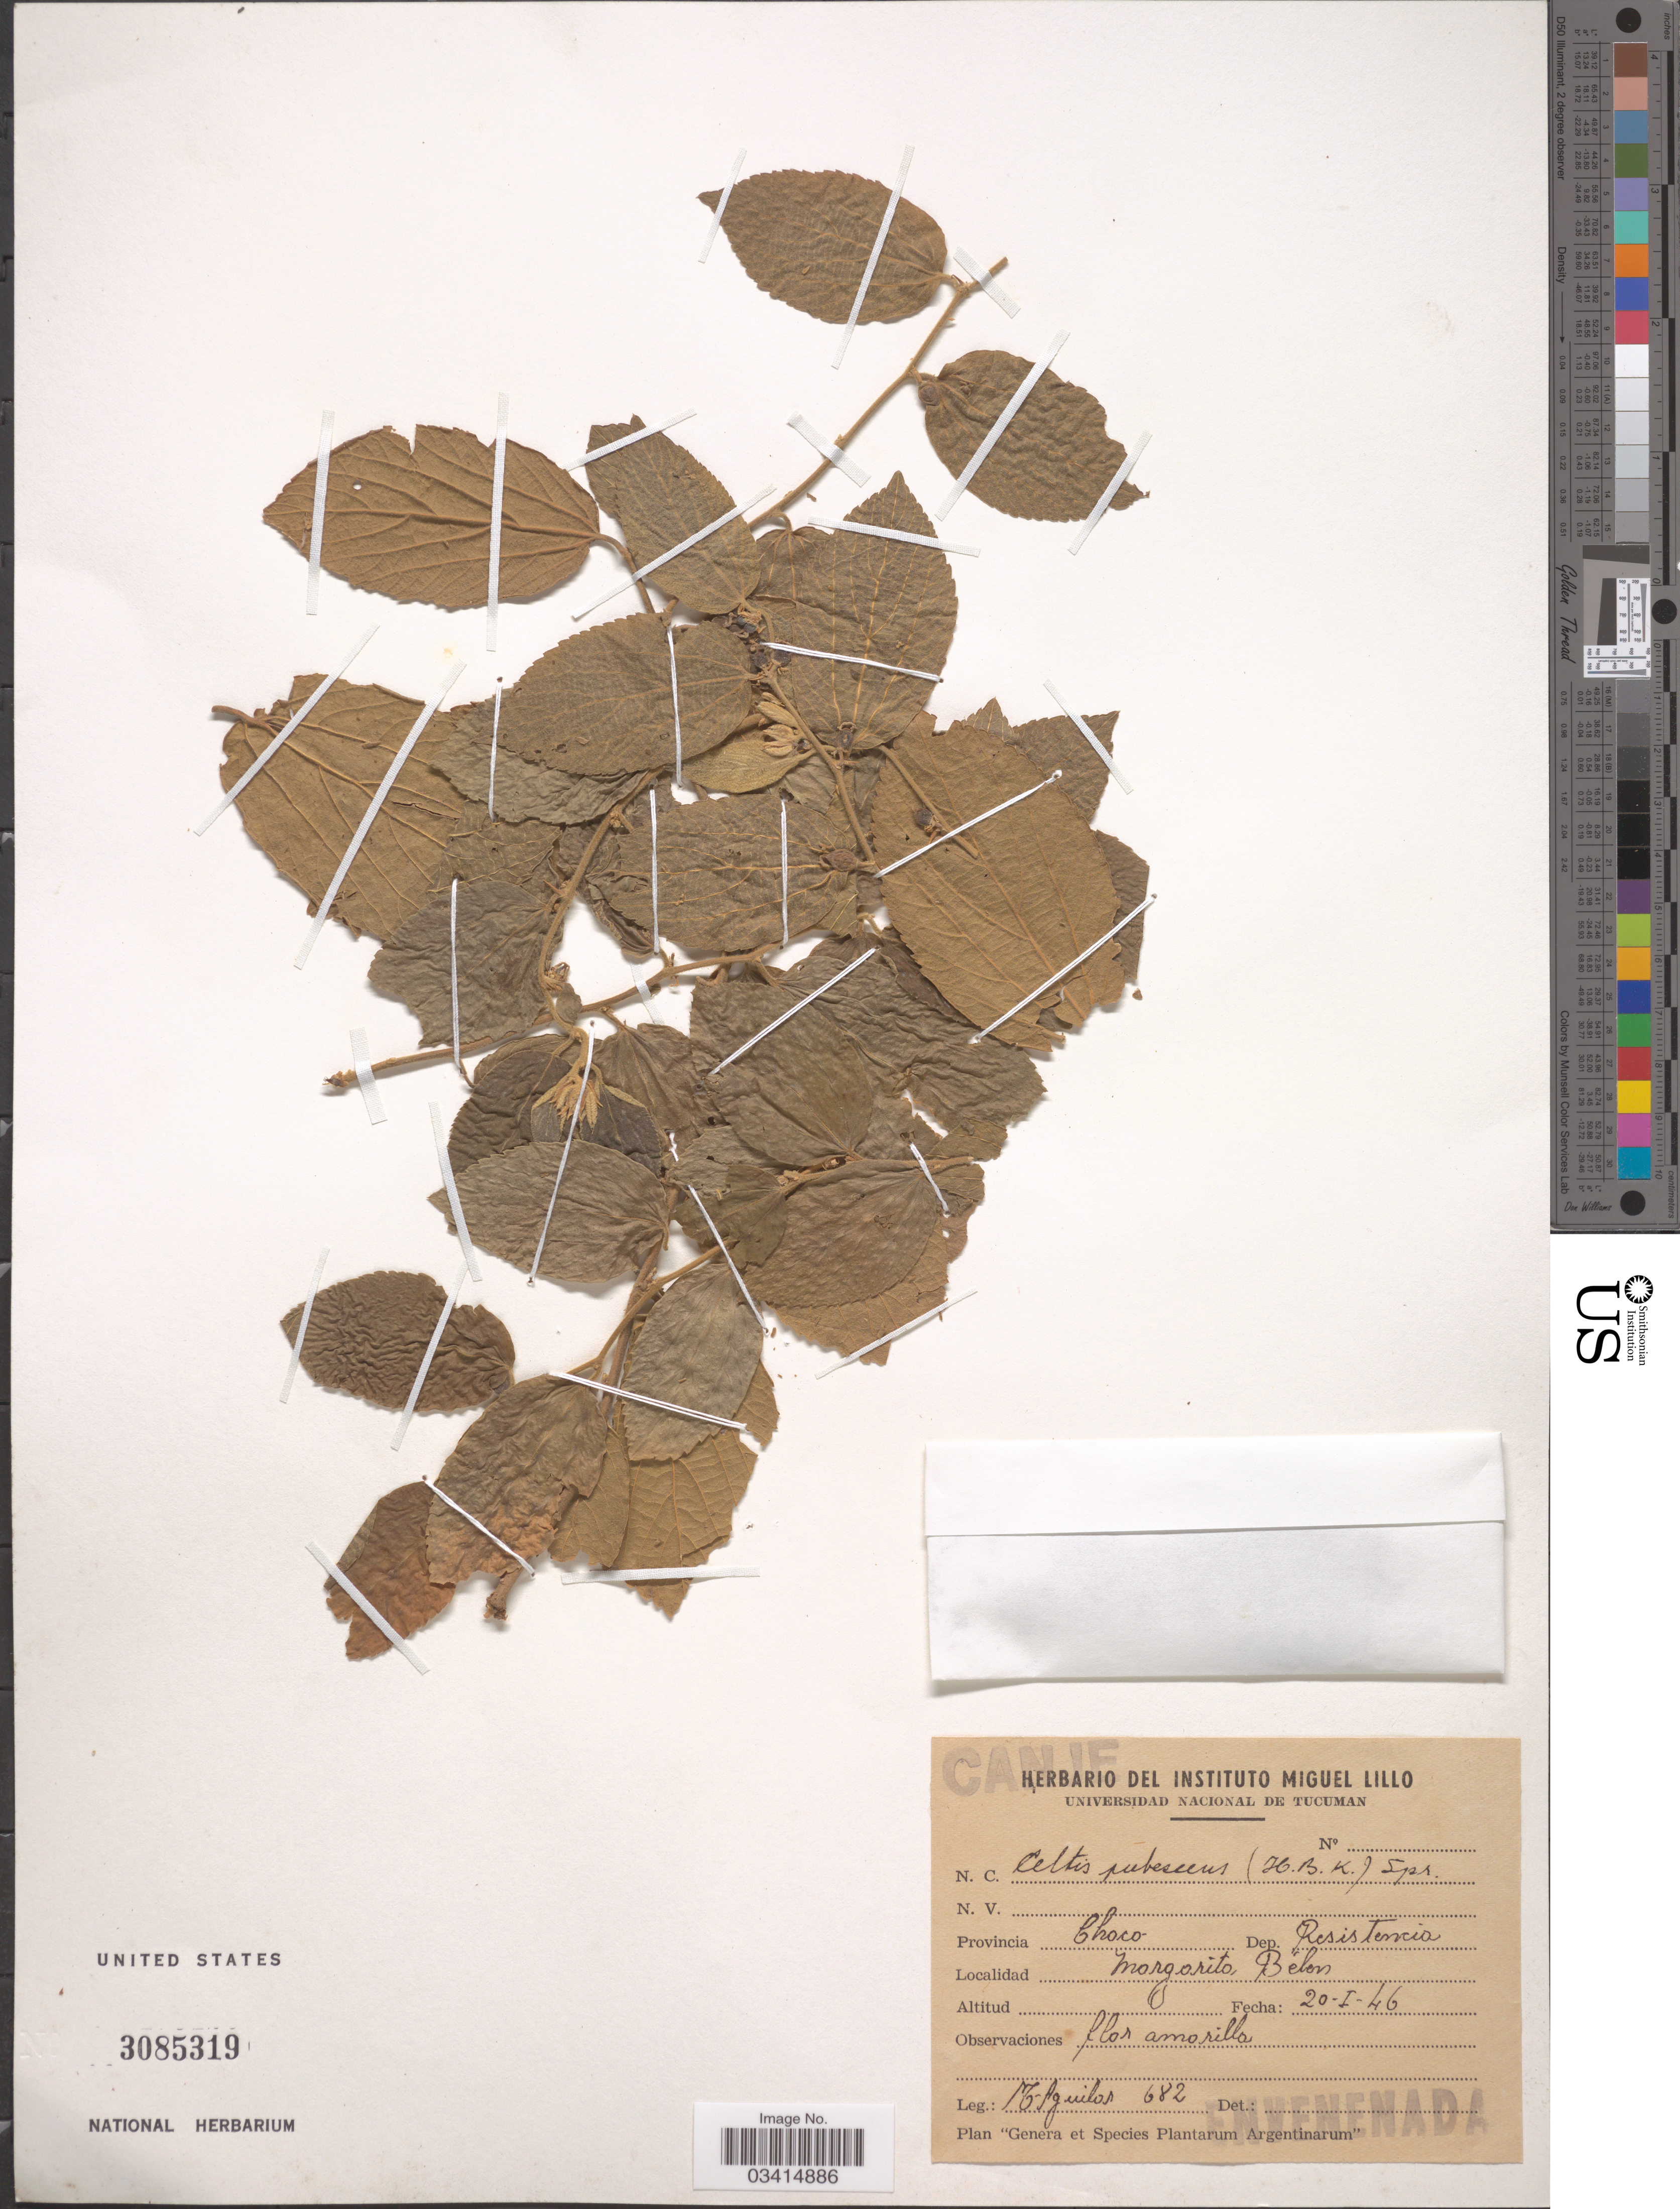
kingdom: Plantae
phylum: Tracheophyta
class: Magnoliopsida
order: Rosales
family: Cannabaceae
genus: Celtis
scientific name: Celtis pubescens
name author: (Kunth) Spreng.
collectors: M. Aguilar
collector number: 682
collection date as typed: Transcribed d/m/y: 20/1/46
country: Argentina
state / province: Chaco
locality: Dep. Resistencia. Margarita, Belém.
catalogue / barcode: US 3085319